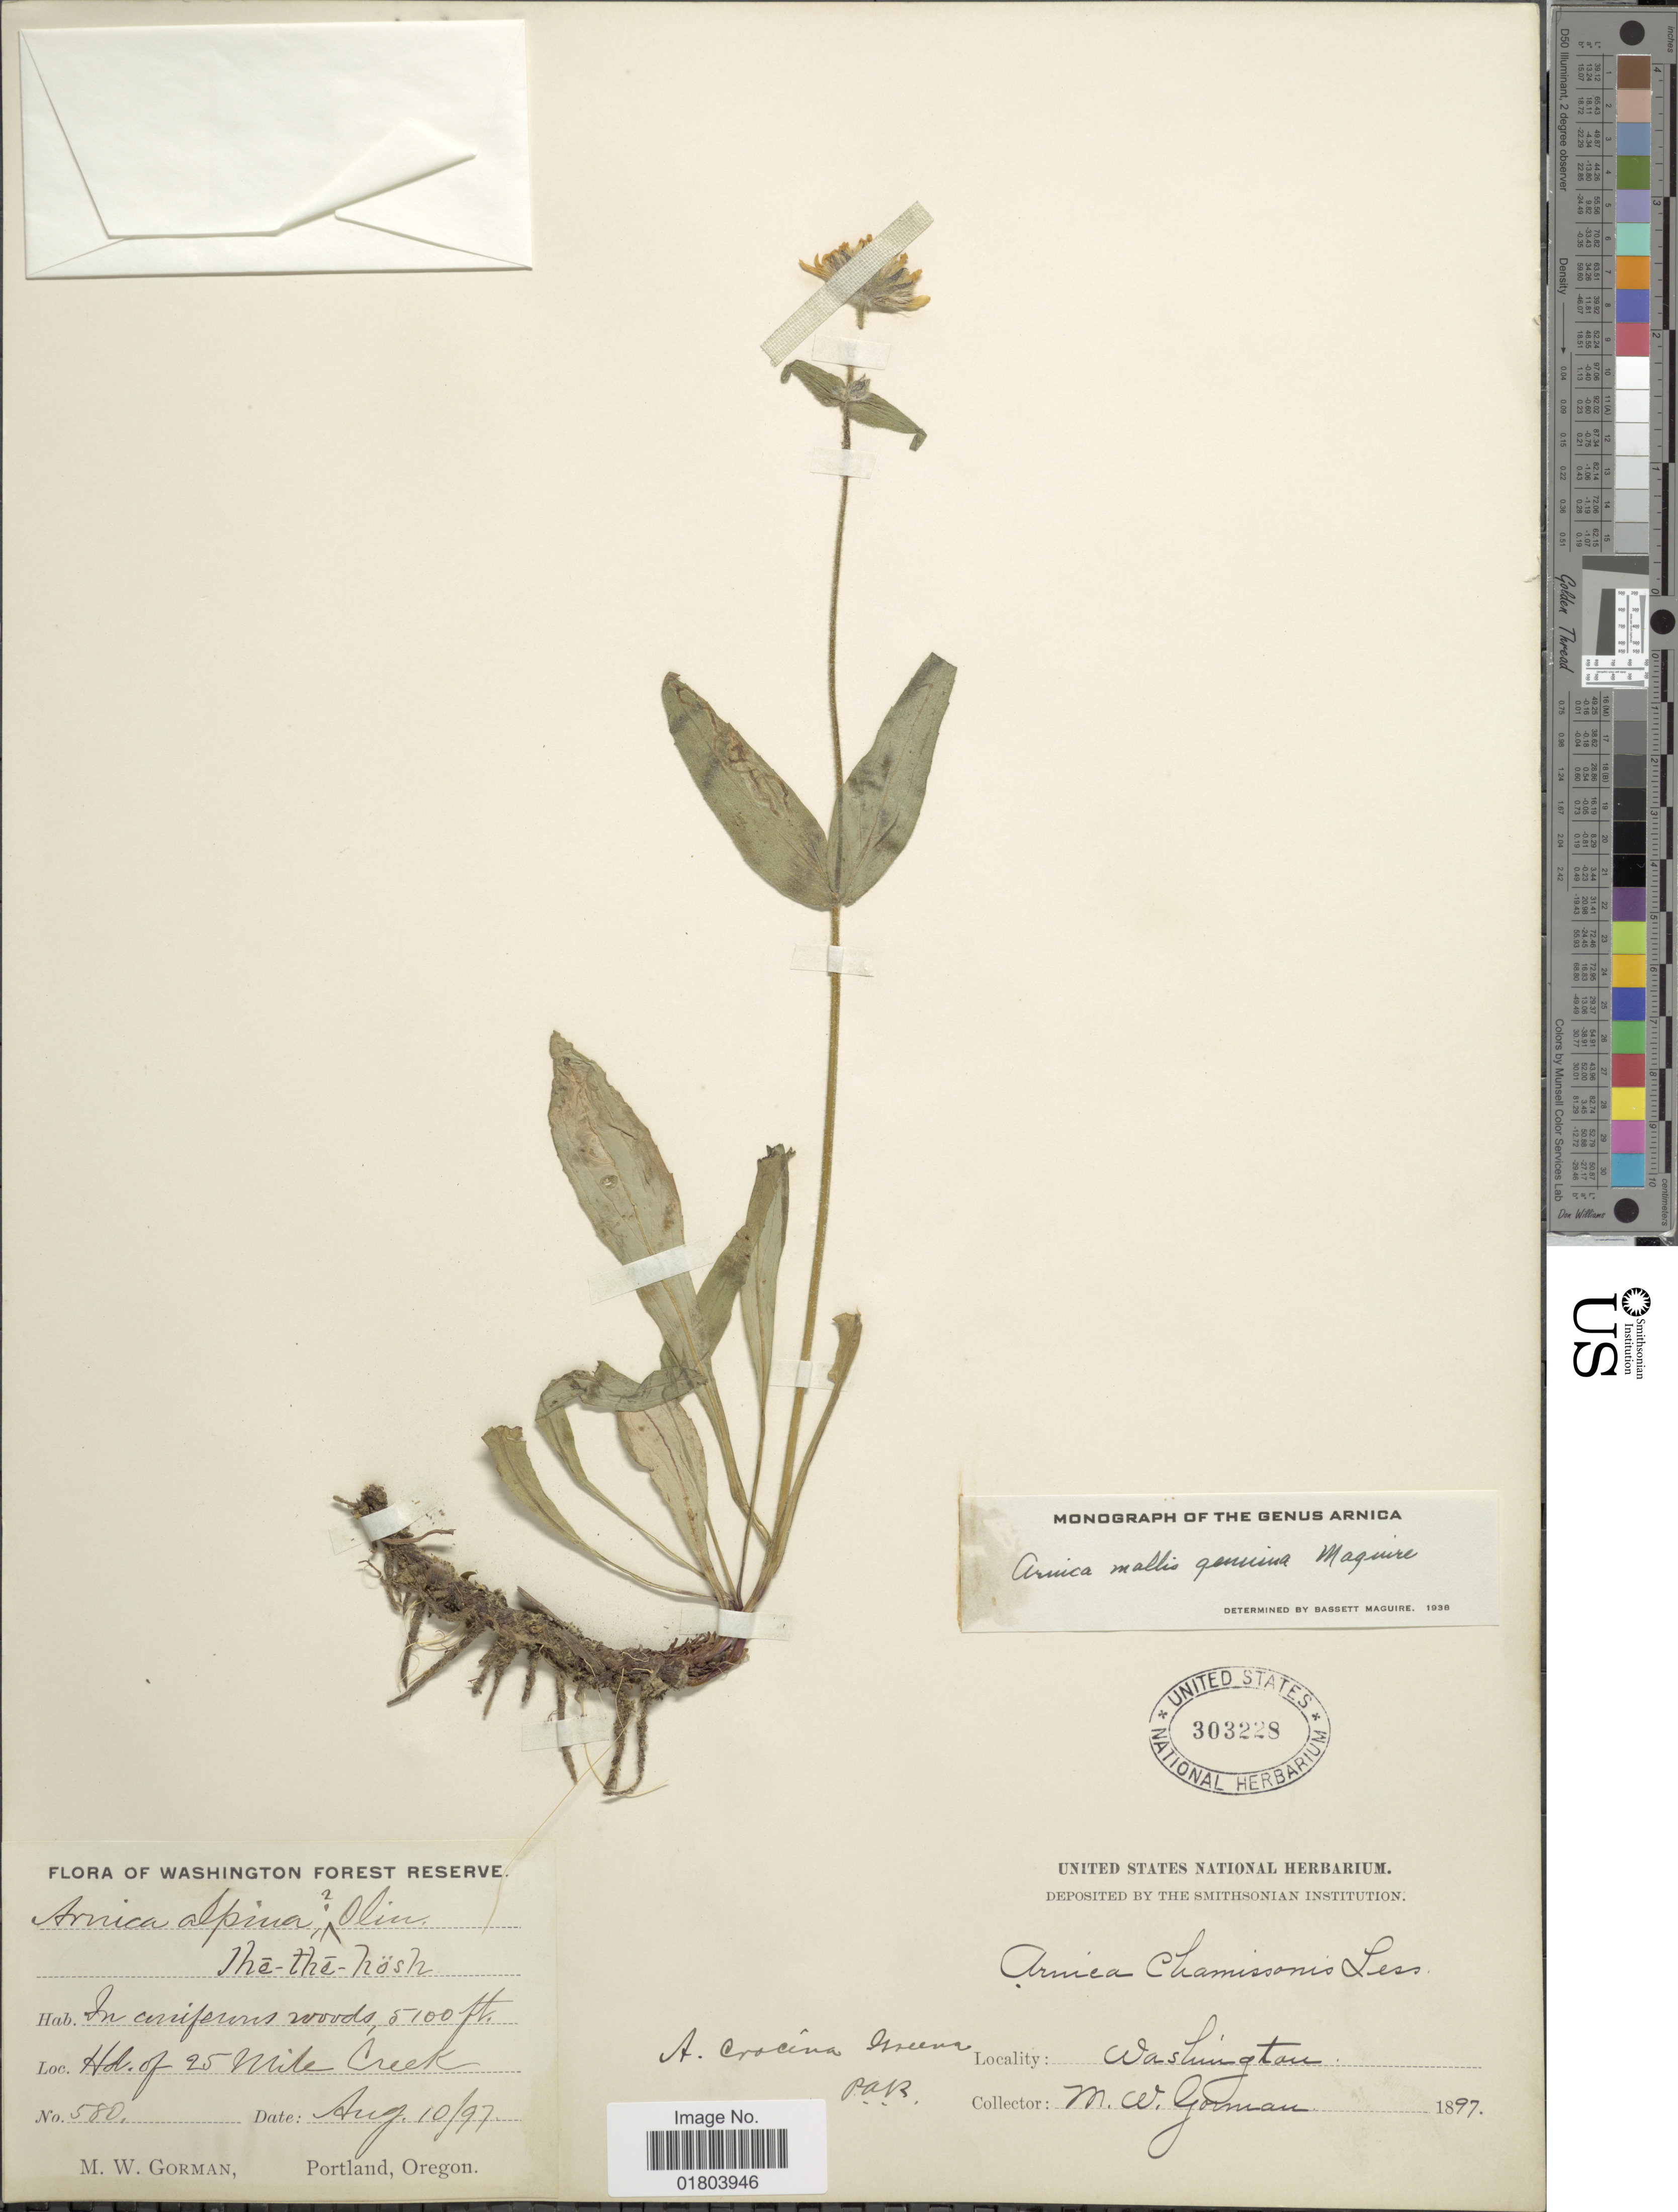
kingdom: Plantae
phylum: Tracheophyta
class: Magnoliopsida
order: Asterales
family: Asteraceae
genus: Arnica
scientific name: Arnica mollis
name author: Hook.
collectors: M. W. Gorman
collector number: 580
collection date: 1897-08-10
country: United States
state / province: Washington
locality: Washington Forest Reserve, In coniferous woods, Hd of 25 Mile Creek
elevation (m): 1554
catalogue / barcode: US 303228